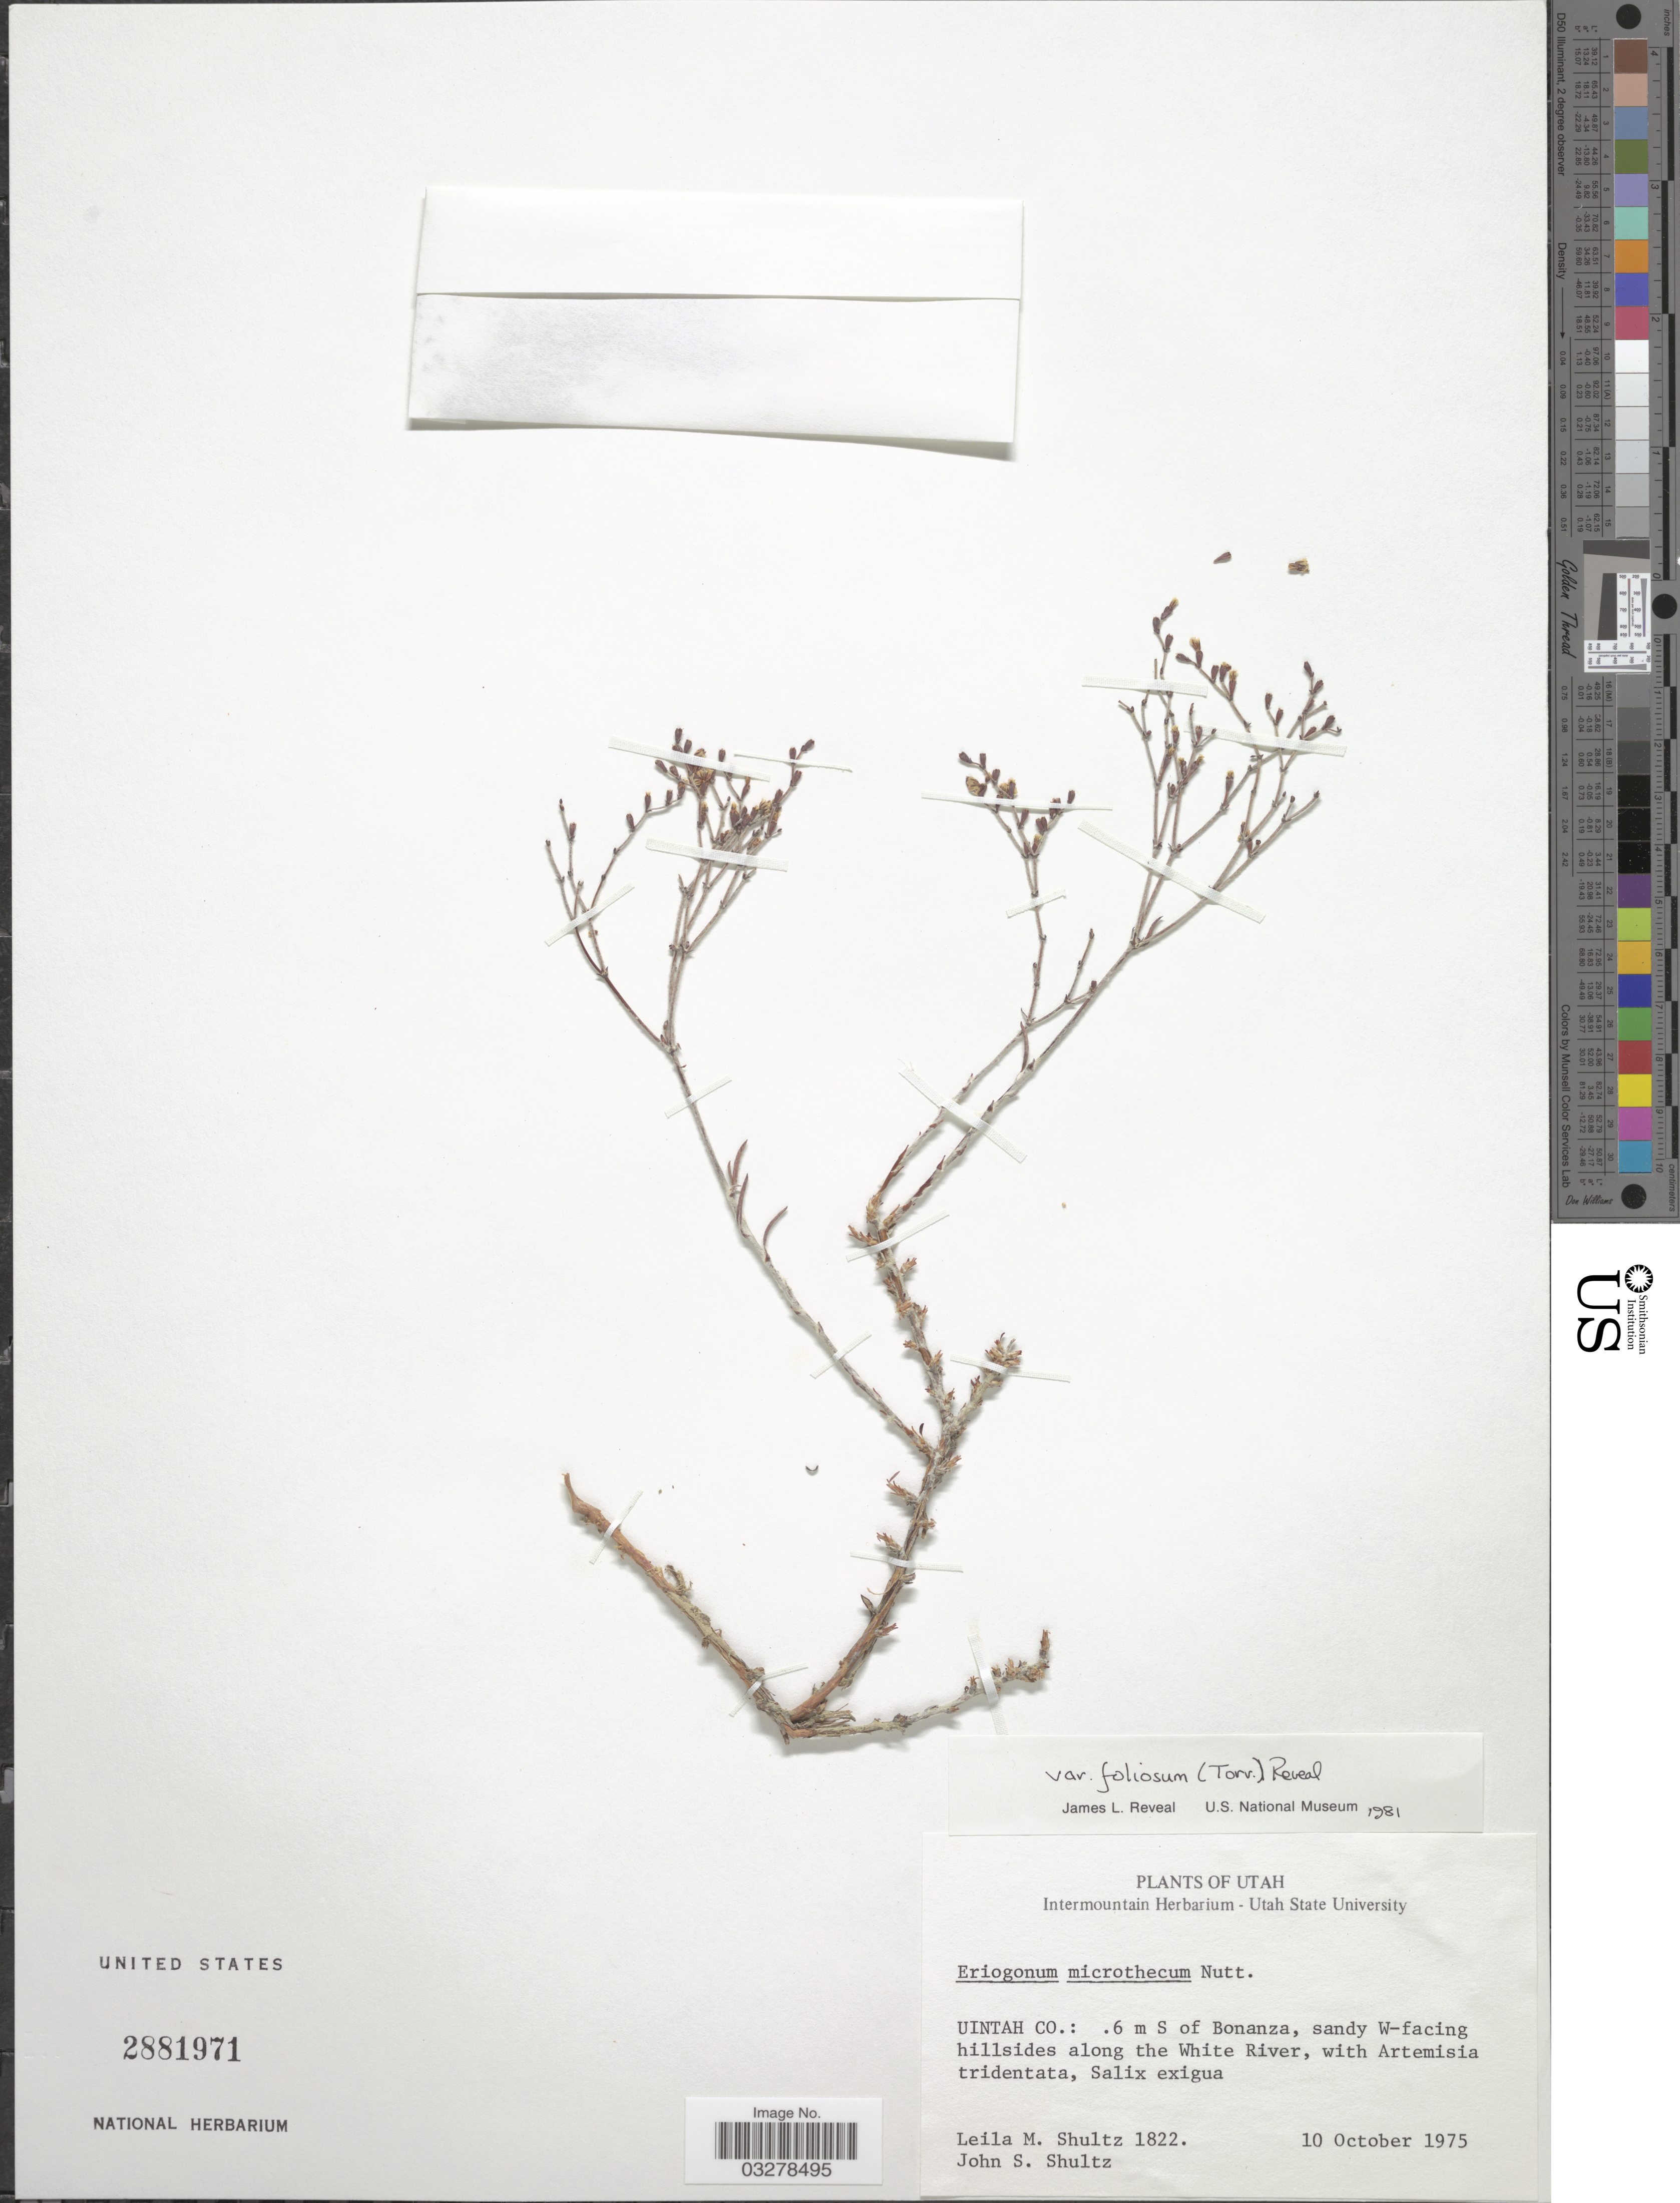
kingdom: Plantae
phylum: Tracheophyta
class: Magnoliopsida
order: Caryophyllales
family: Polygonaceae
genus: Eriogonum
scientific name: Eriogonum microtheca var. foliosum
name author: (Torr. & A. Gray) Reveal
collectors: L. Shultz & J. Shultz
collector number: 1822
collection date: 1975-10-10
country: United States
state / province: Utah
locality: Uintah Co.: 6 m S of Bonanza, sandy W-facing hillsides along the White River.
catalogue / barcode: US 2881971